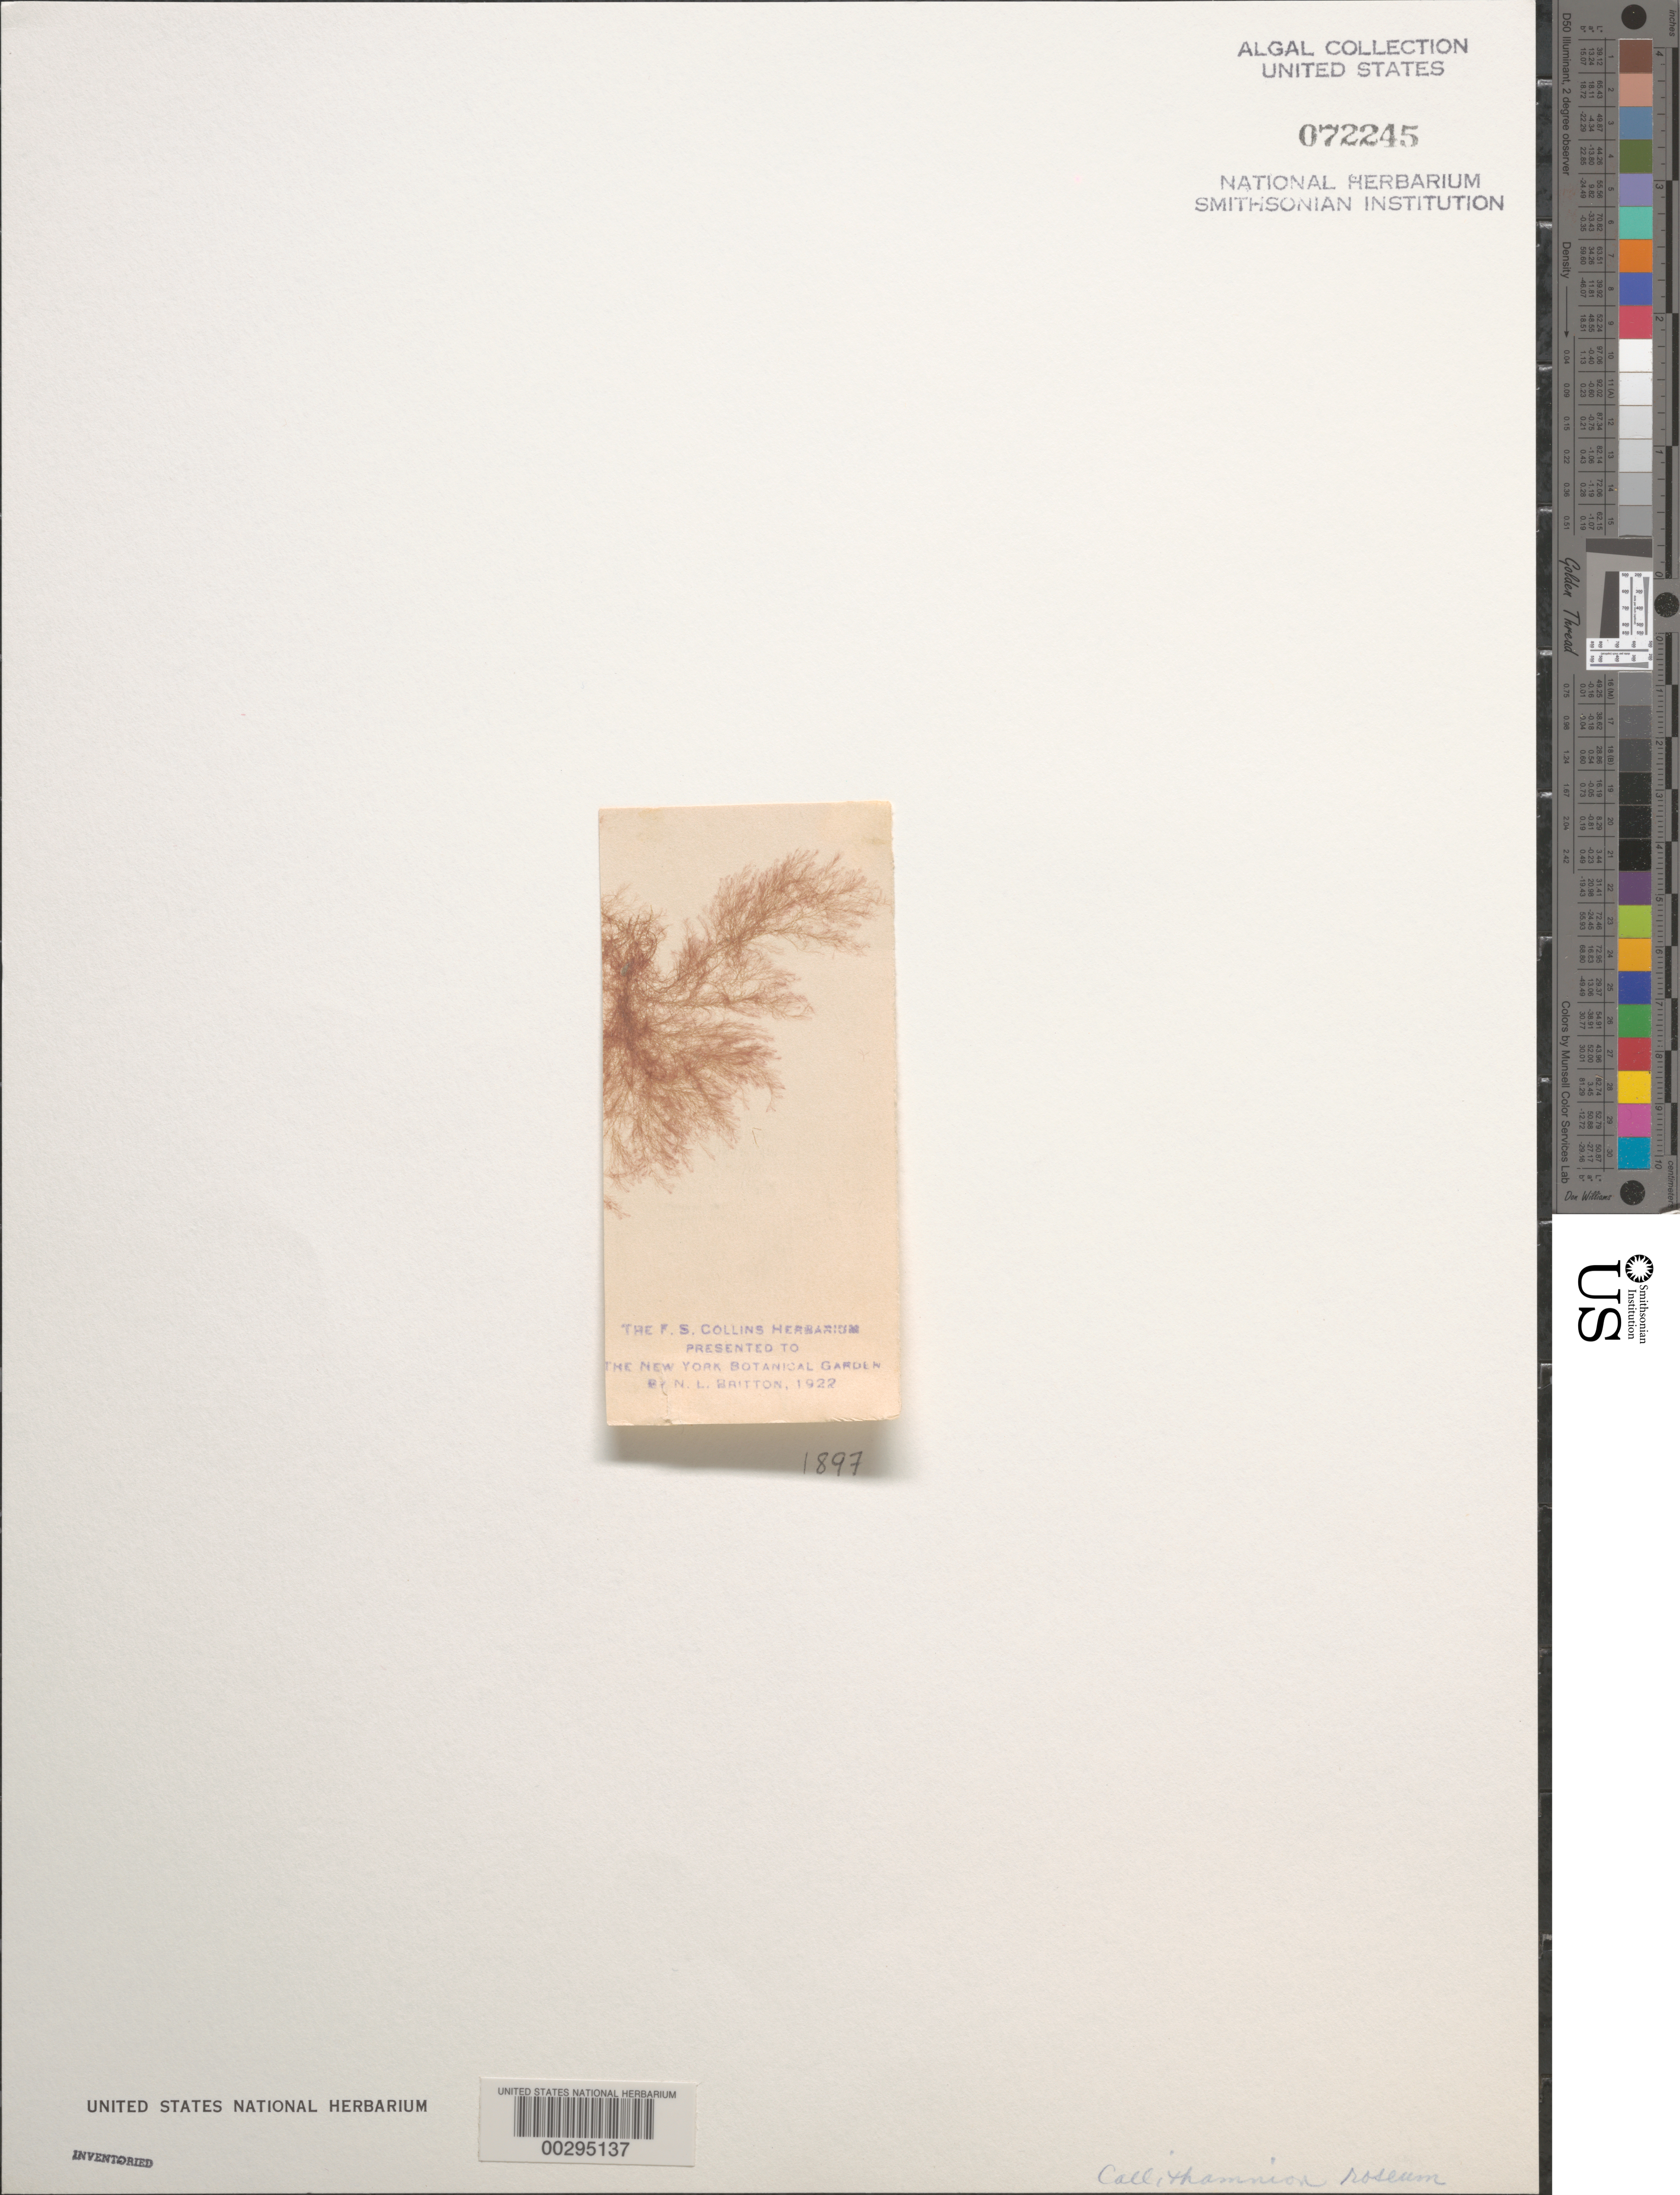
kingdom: Plantae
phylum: Rhodophyta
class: Florideophyceae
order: Ceramiales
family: Callithamniaceae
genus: Gaillona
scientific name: Gaillona rosea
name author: (Roth) A. Athanasiadis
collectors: F. Collins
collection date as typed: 1897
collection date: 1897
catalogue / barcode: US 72245